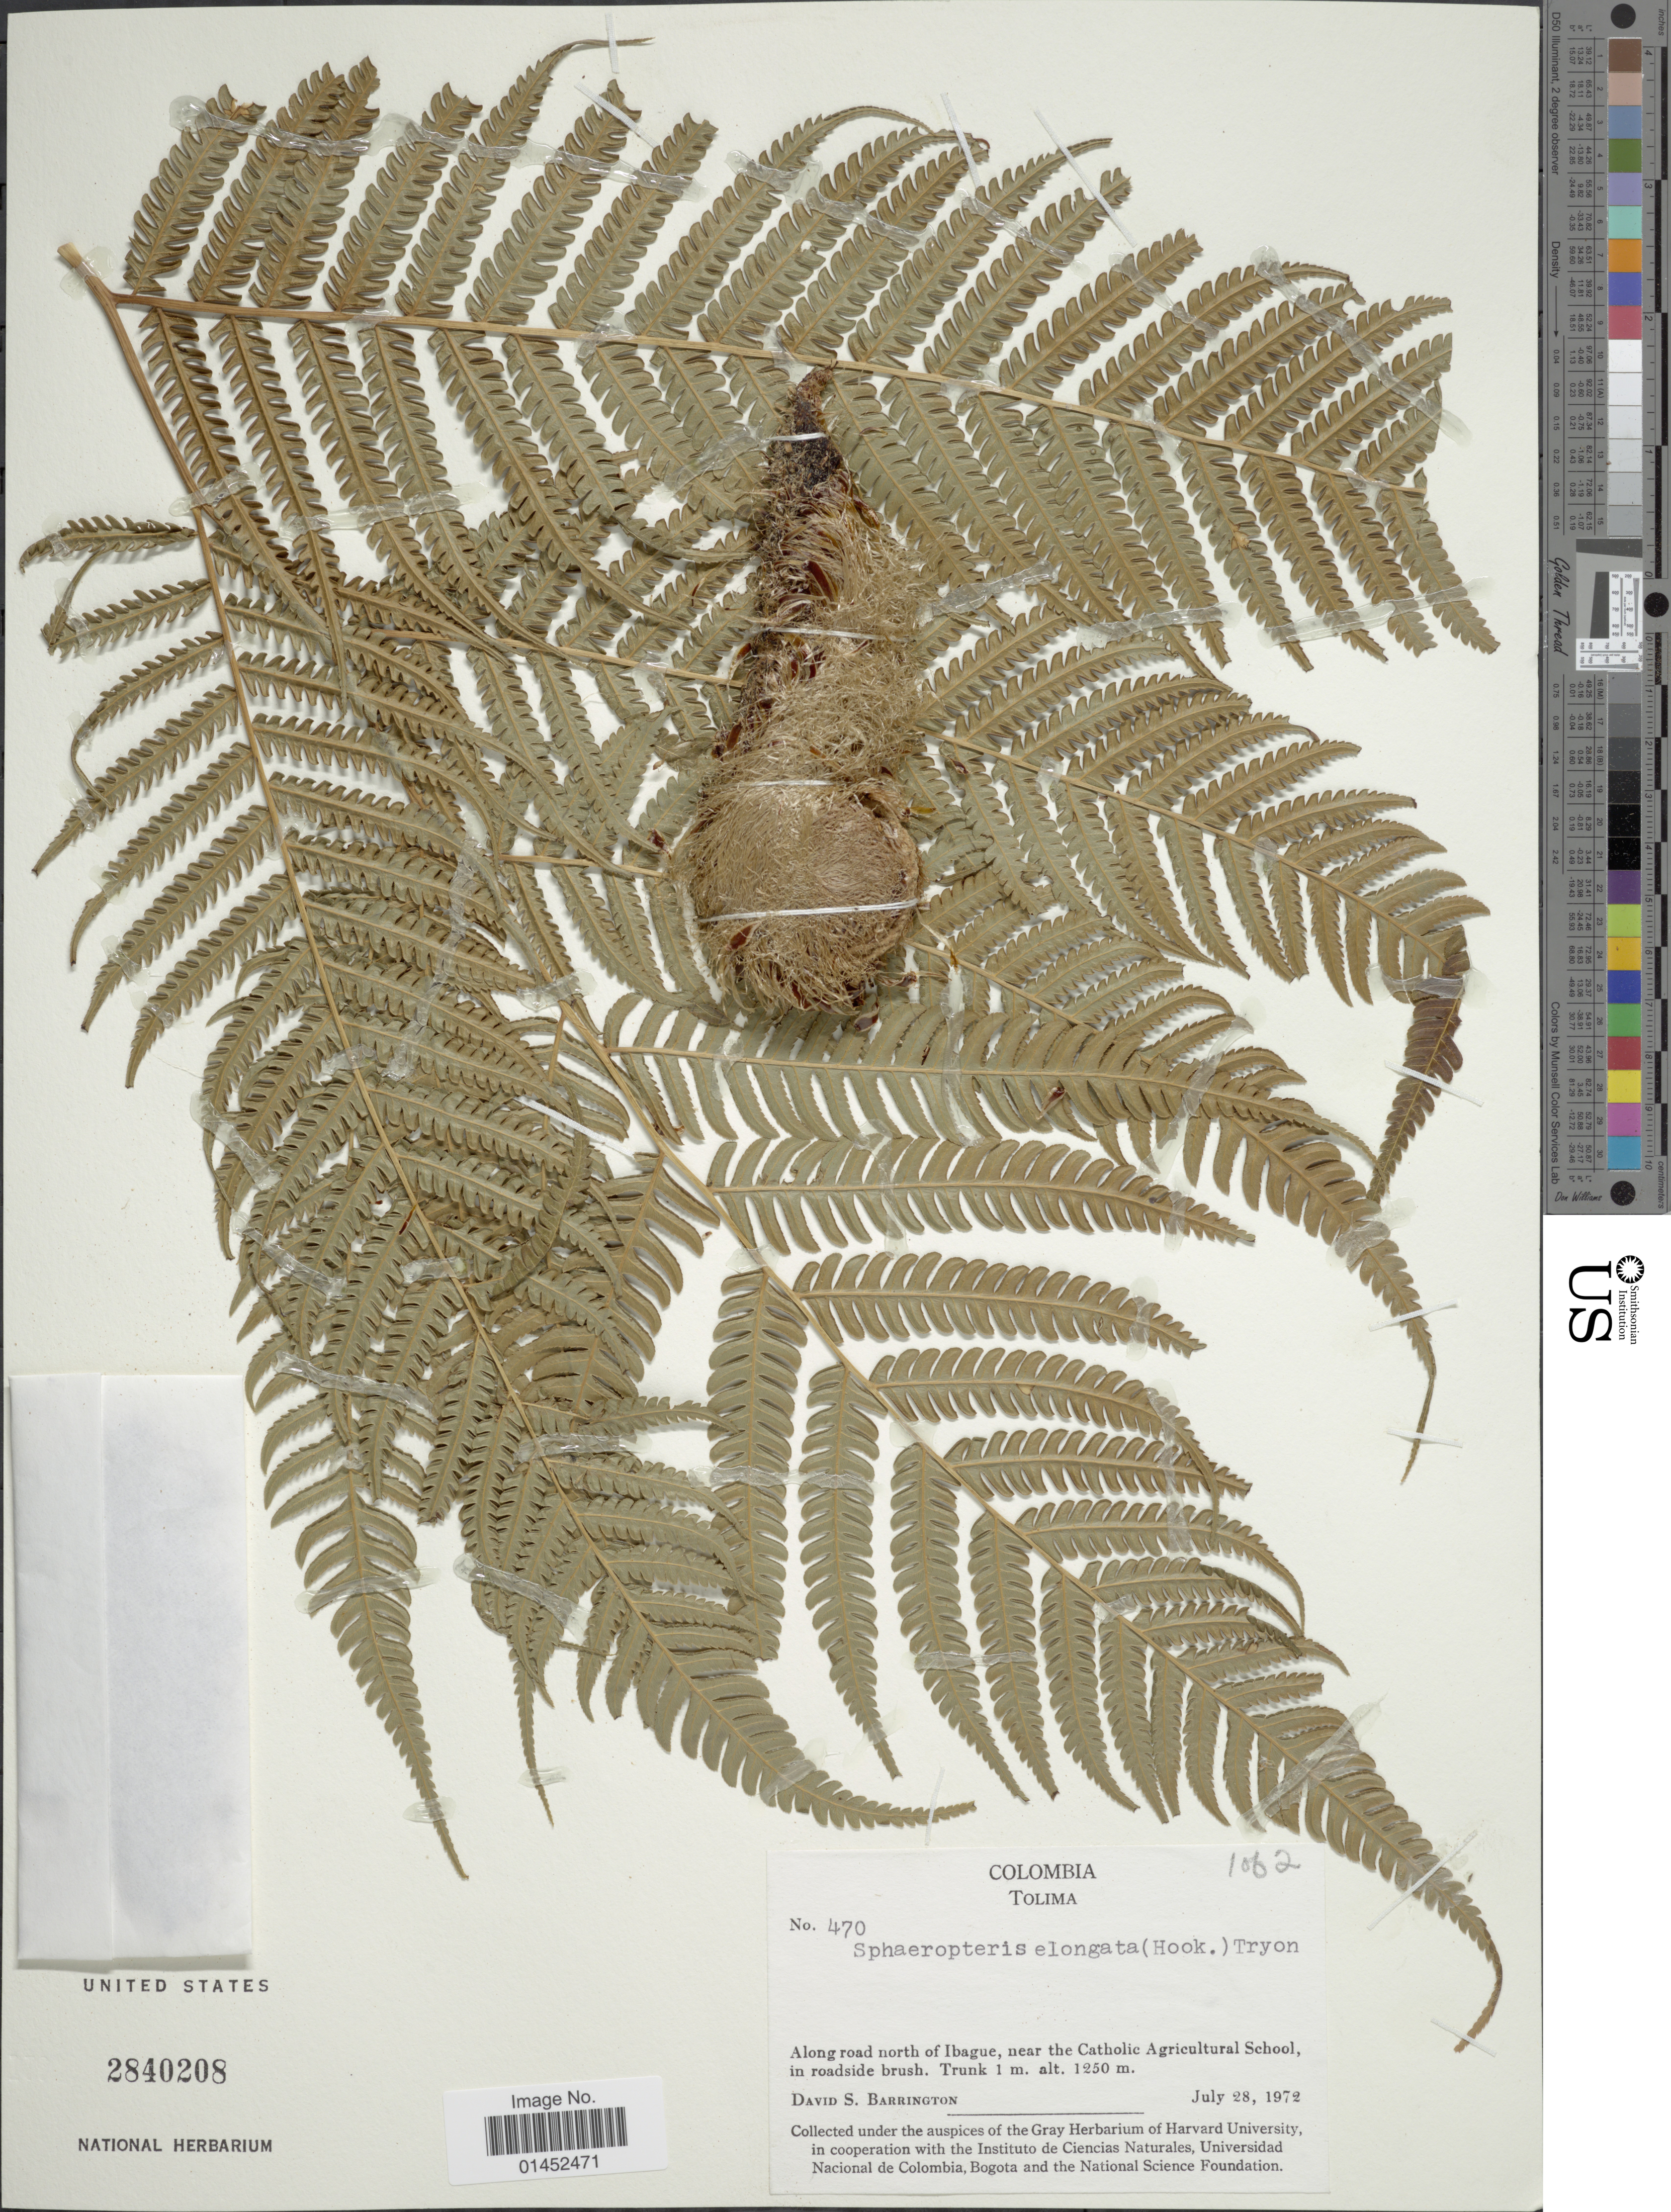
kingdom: Plantae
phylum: Tracheophyta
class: Polypodiopsida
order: Cyatheales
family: Cyatheaceae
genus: Cyathea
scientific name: Cyathea poeppigii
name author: (Hook.) Domin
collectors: D. S. Barrington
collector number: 470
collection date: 1972-07-28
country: Colombia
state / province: Tolima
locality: Along road north of Ibague, near the Catholic Agricultural School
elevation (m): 1250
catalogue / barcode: US 2840208